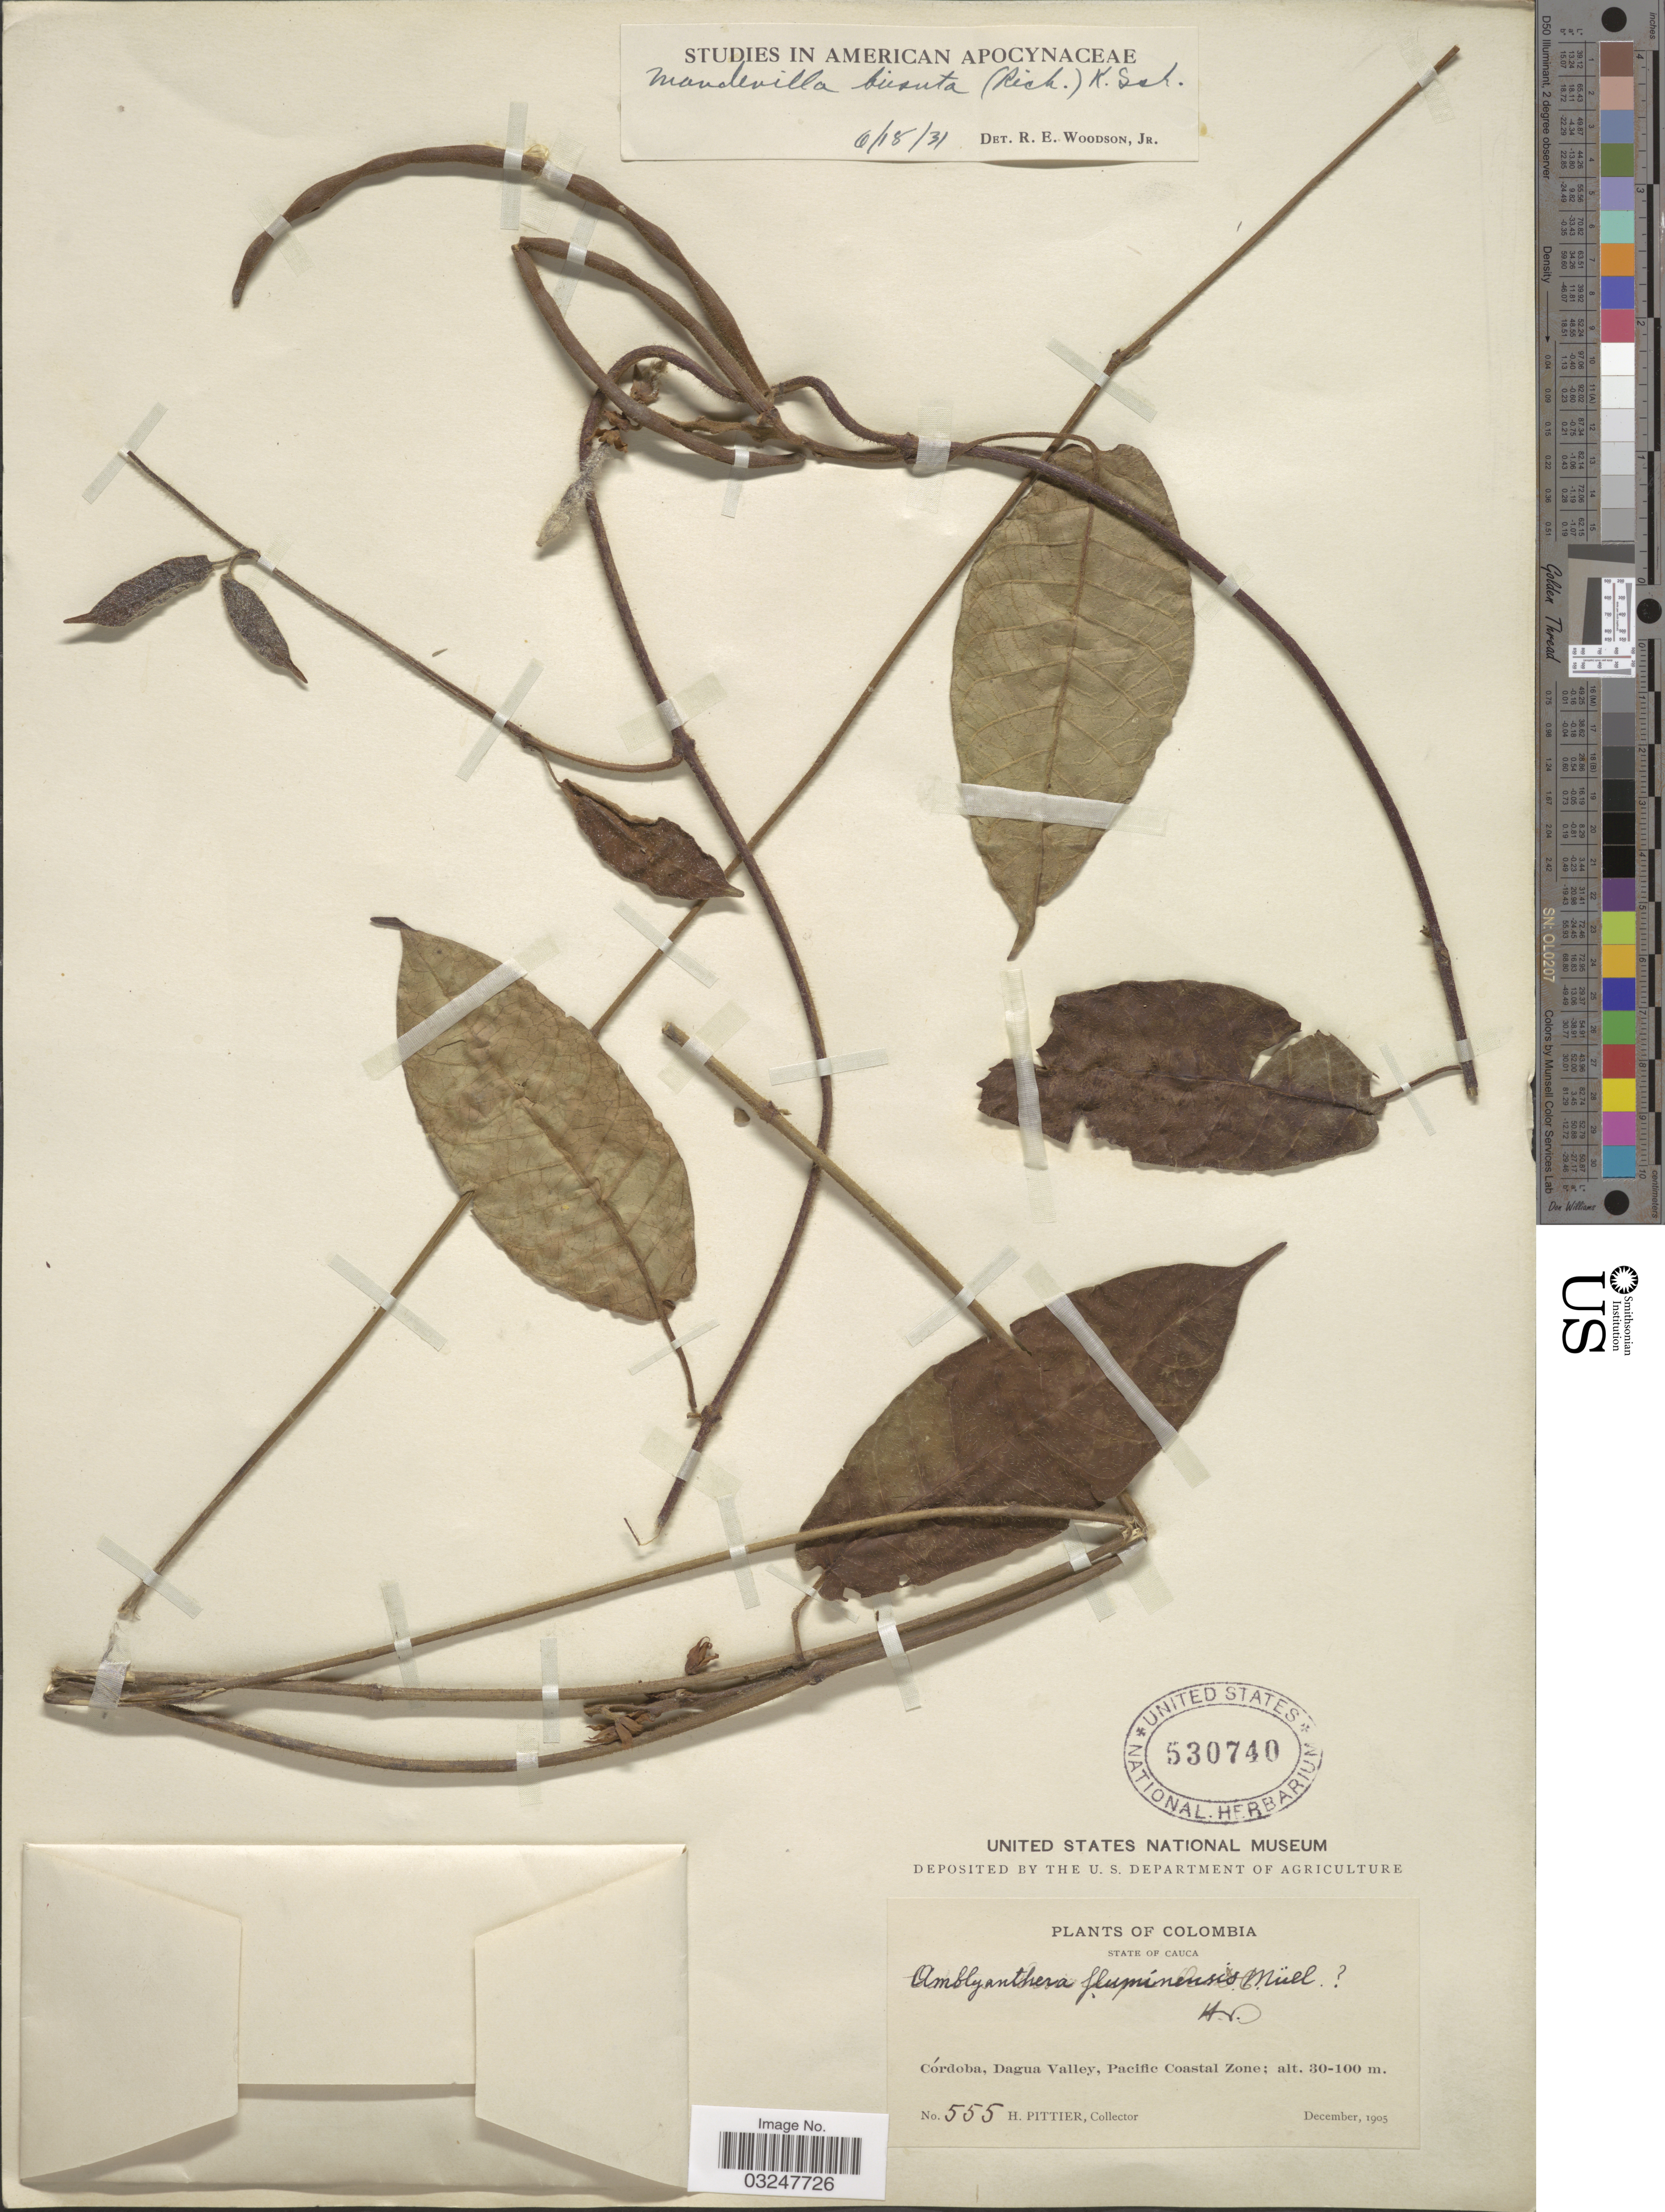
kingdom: Plantae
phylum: Tracheophyta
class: Magnoliopsida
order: Gentianales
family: Apocynaceae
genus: Mandevilla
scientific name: Mandevilla hirsuta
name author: (Rich.) K. Schum.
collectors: H. F. Pittier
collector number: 555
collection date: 1905-12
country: Colombia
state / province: Cauca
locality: Córdoba, Dagua Valley, Pacific Coastal Zone.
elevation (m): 30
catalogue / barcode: US 530740